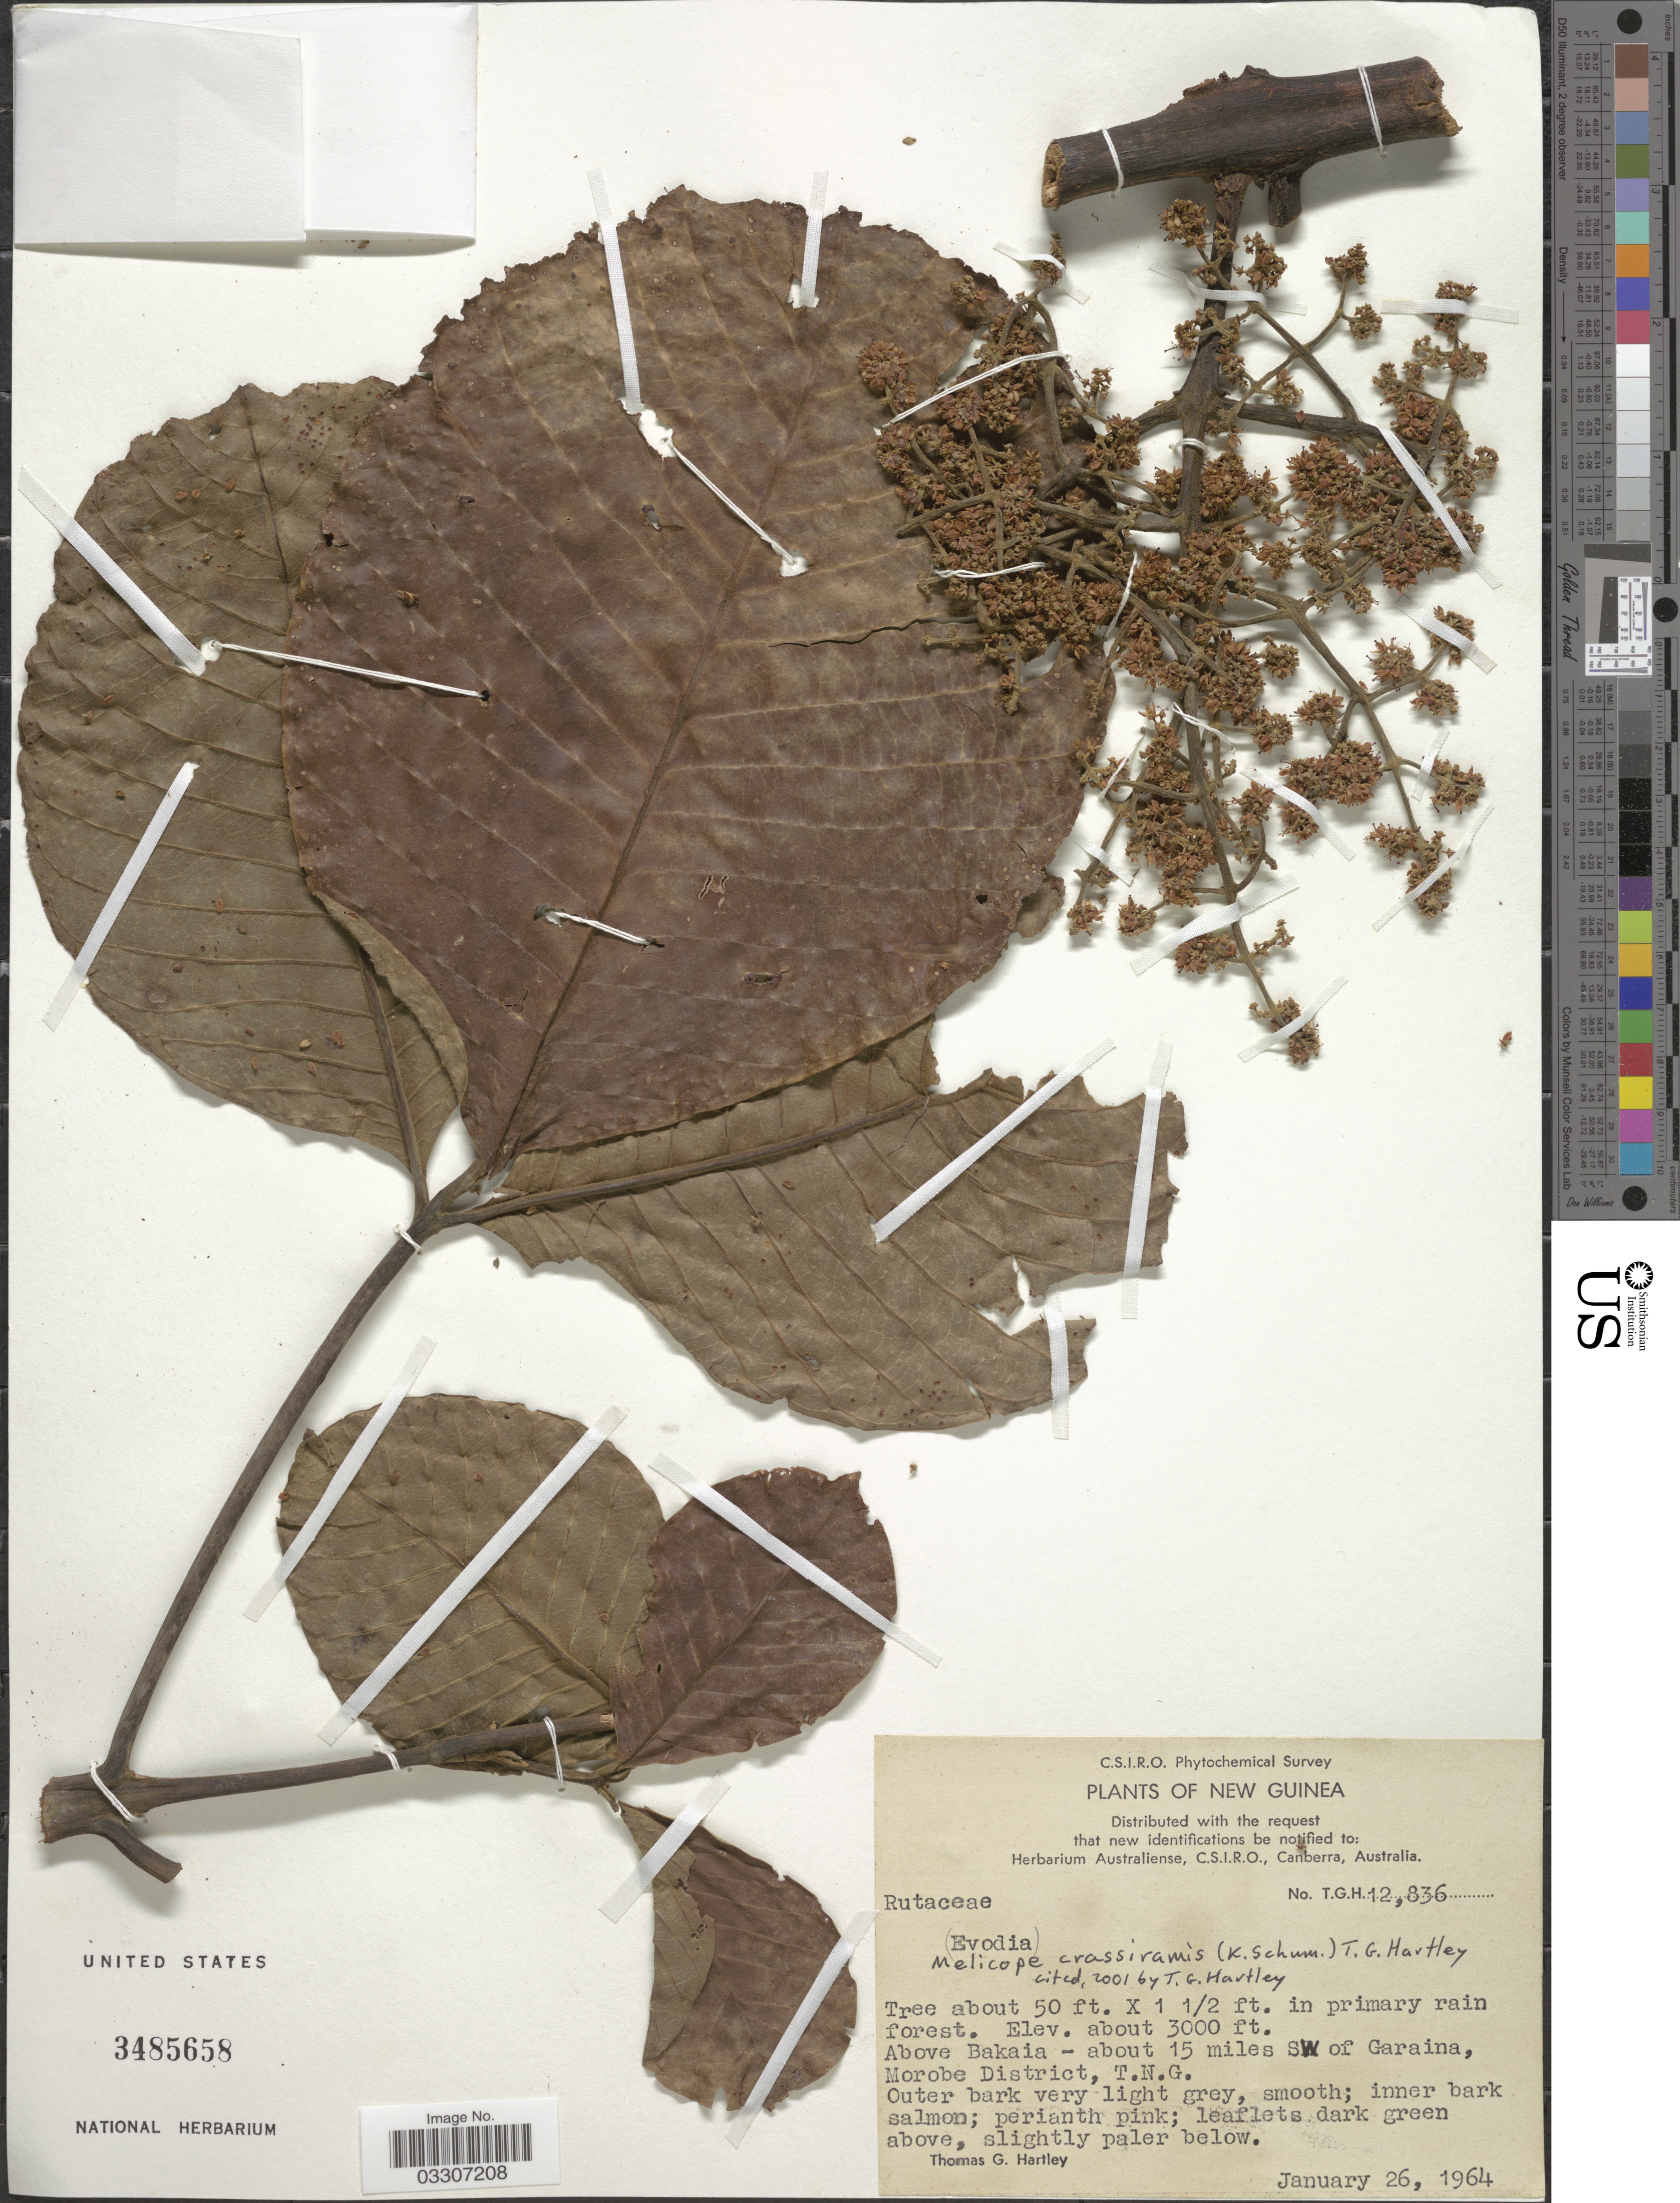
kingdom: Plantae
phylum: Tracheophyta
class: Magnoliopsida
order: Sapindales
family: Rutaceae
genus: Melicope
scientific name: Melicope crassiramis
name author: (K. Schum.) T.G. Hartley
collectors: T. G. Hartley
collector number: T.G.H.12836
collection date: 1964-01-26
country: Papua New Guinea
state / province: Morobe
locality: New Guinea. Above Bakaia - about 15 miles SW of Garaina, Morobe District, T.N.G.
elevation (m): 914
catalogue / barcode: US 3485658